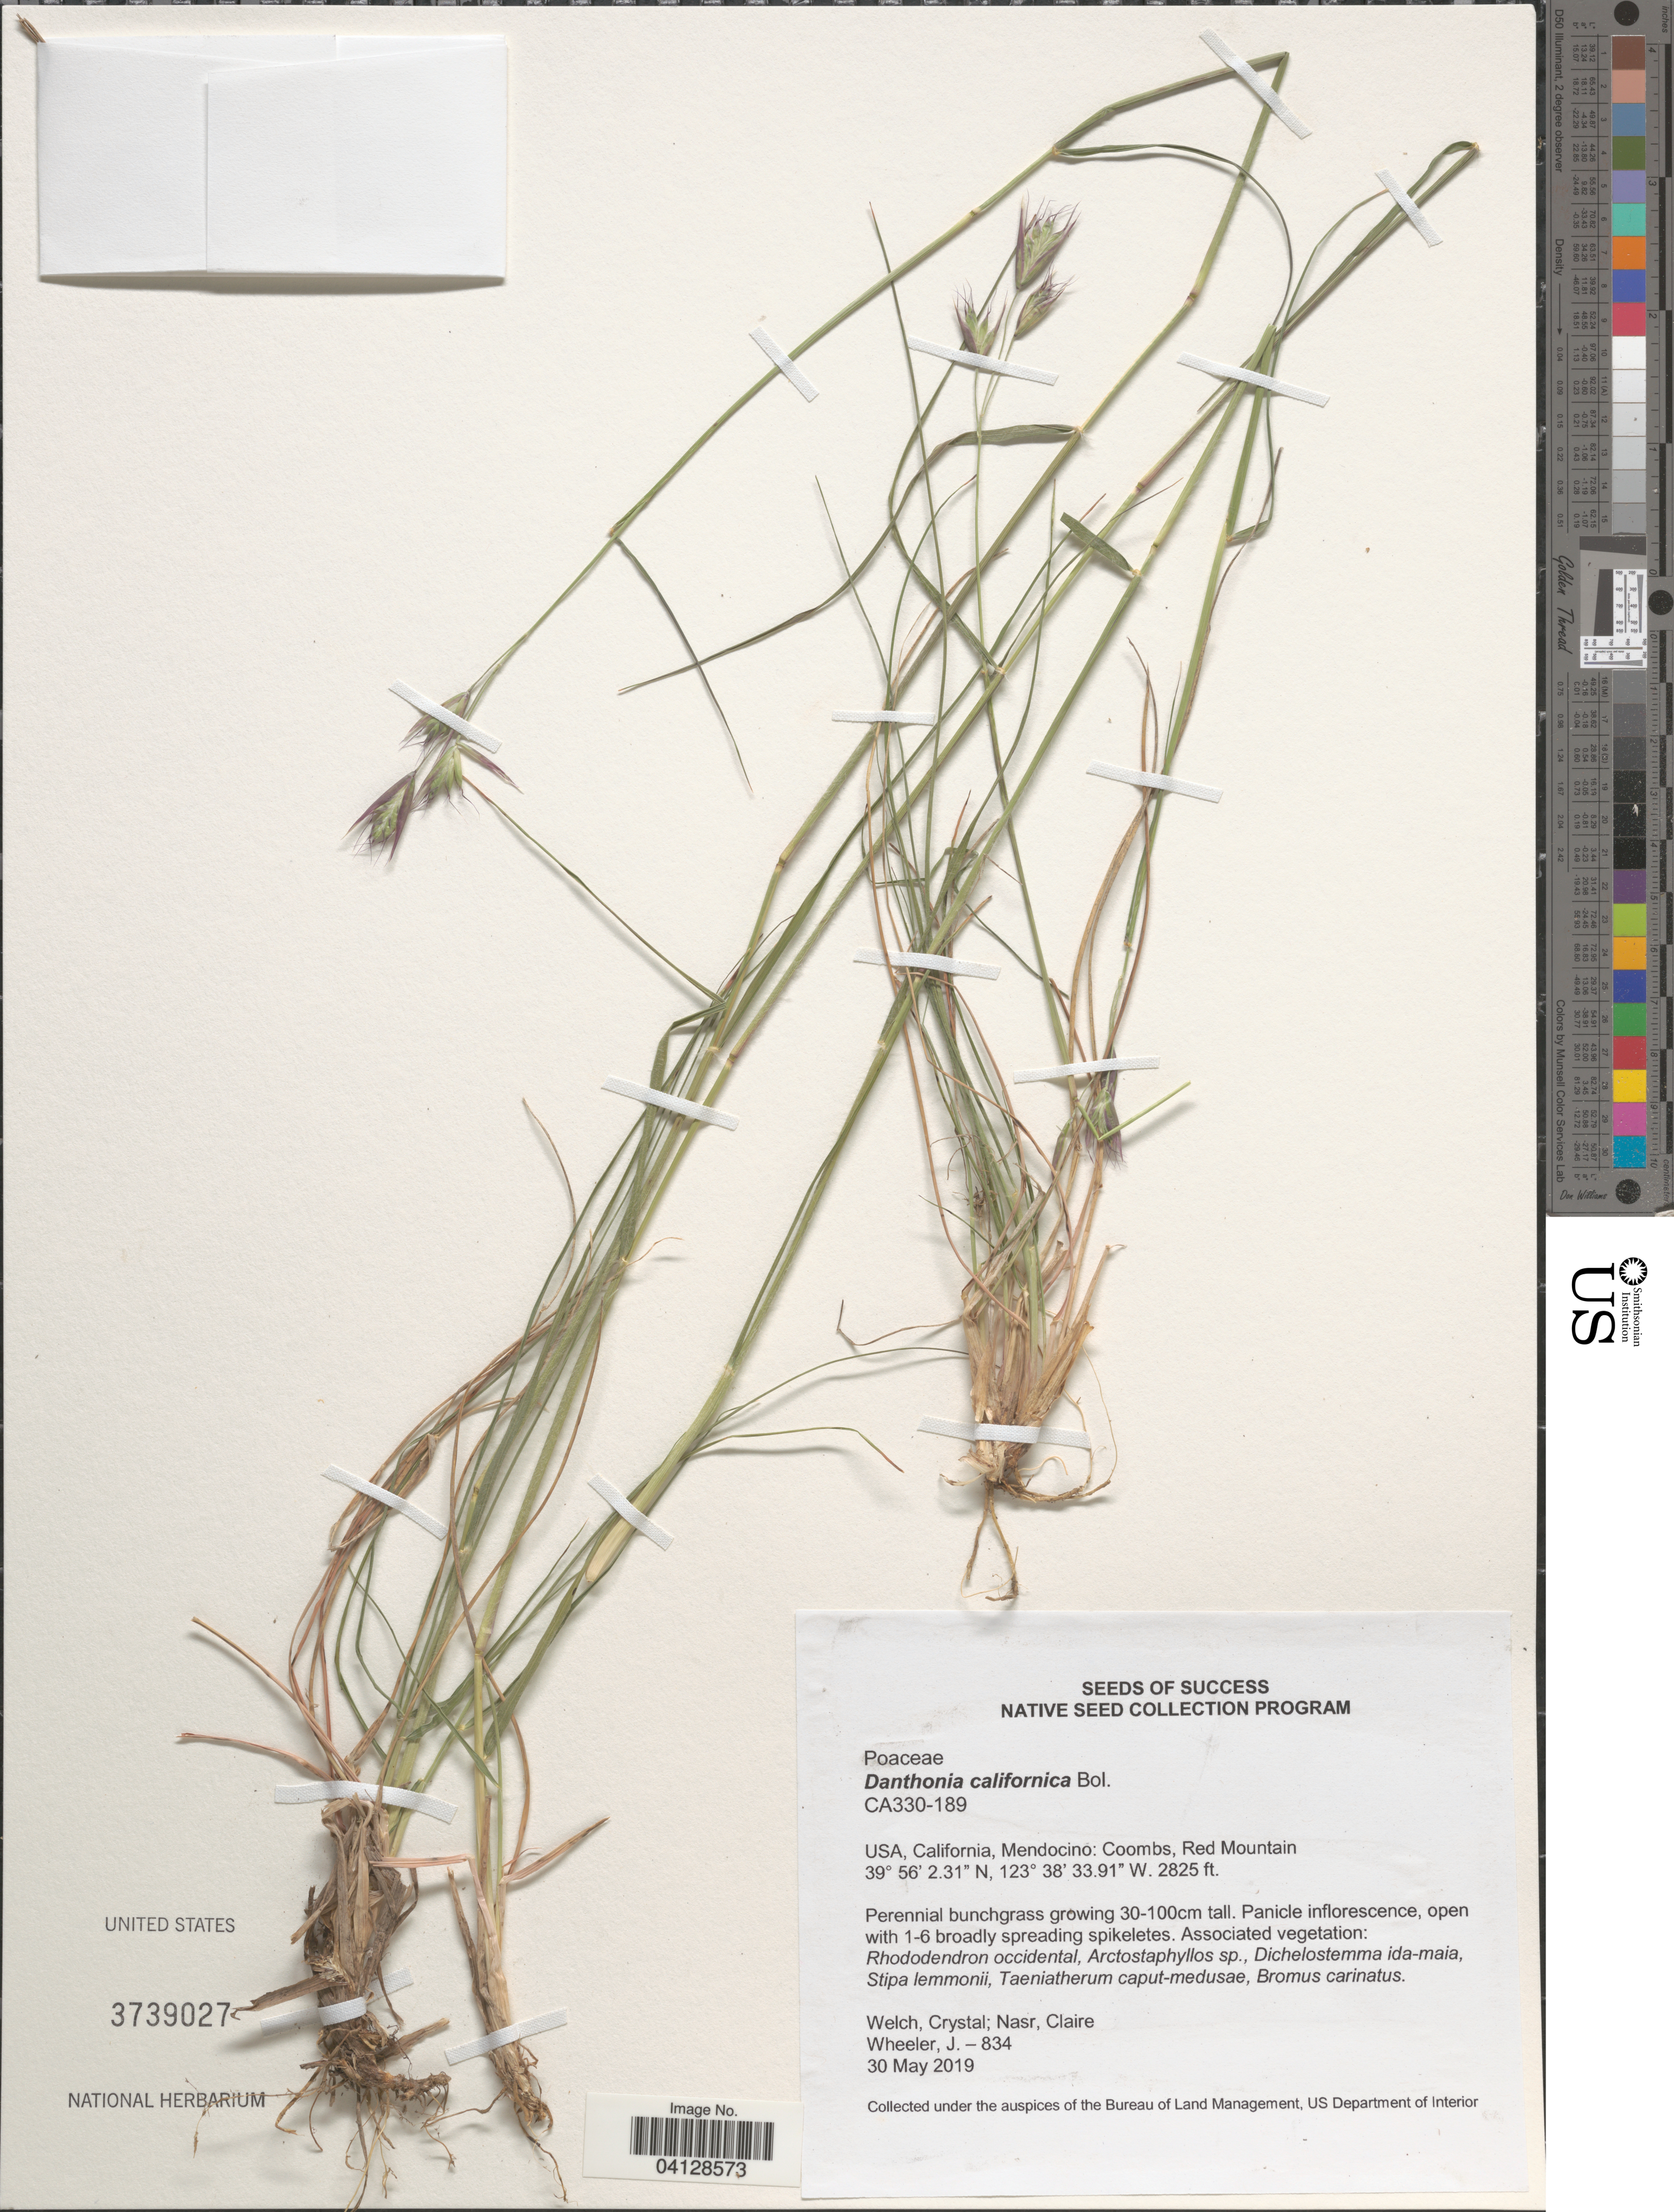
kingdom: Plantae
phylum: Tracheophyta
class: Liliopsida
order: Poales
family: Poaceae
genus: Danthonia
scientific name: Danthonia californica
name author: Bol.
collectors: C. Welch, C. Nasr & J. Wheeler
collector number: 834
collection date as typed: Transcribed d/m/y: 30/5/2019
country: United States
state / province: California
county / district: Mendocino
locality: Mendocino: Coombs, Red Mountain.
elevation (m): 861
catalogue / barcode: US 3739027